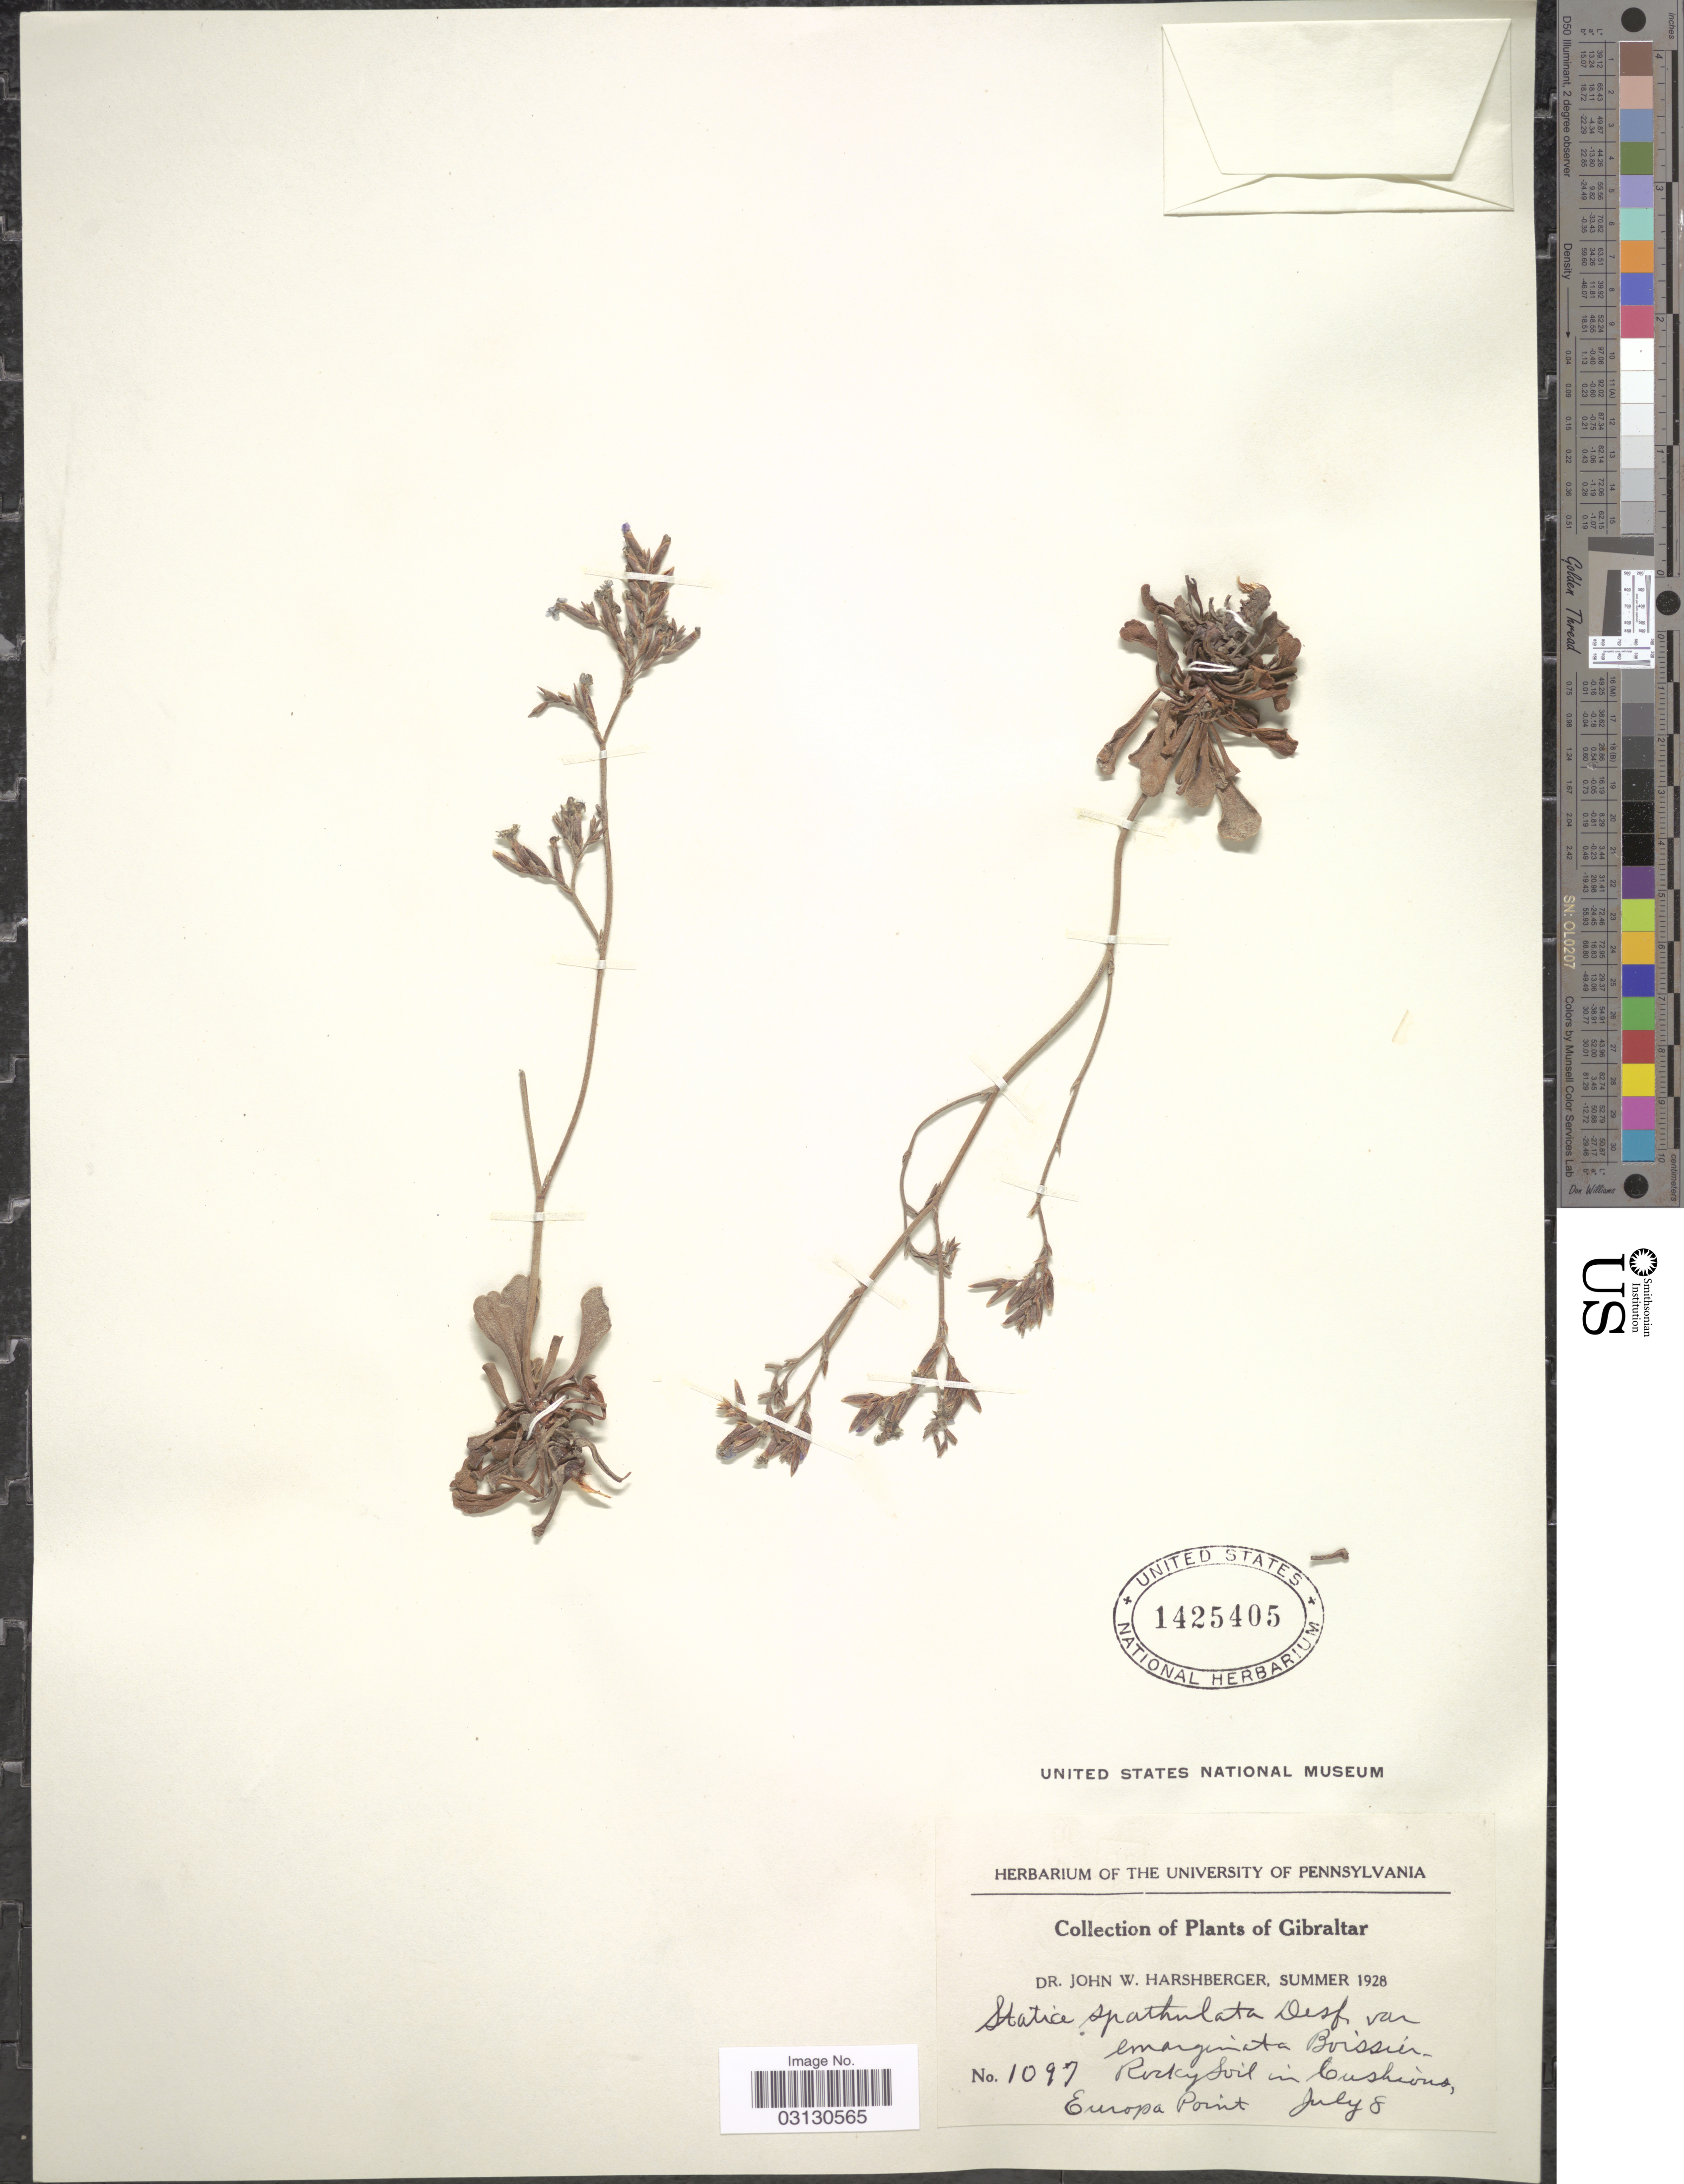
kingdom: Plantae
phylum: Tracheophyta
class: Magnoliopsida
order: Caryophyllales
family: Plumbaginaceae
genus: Limonium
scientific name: Limonium spathulatum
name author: (Desf.) Kuntze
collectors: J. W. Harshberger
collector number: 1097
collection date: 1928-07-08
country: Spain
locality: Gibraltar. Rocky Soil in Cushions, Europa Point.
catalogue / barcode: US 1425405